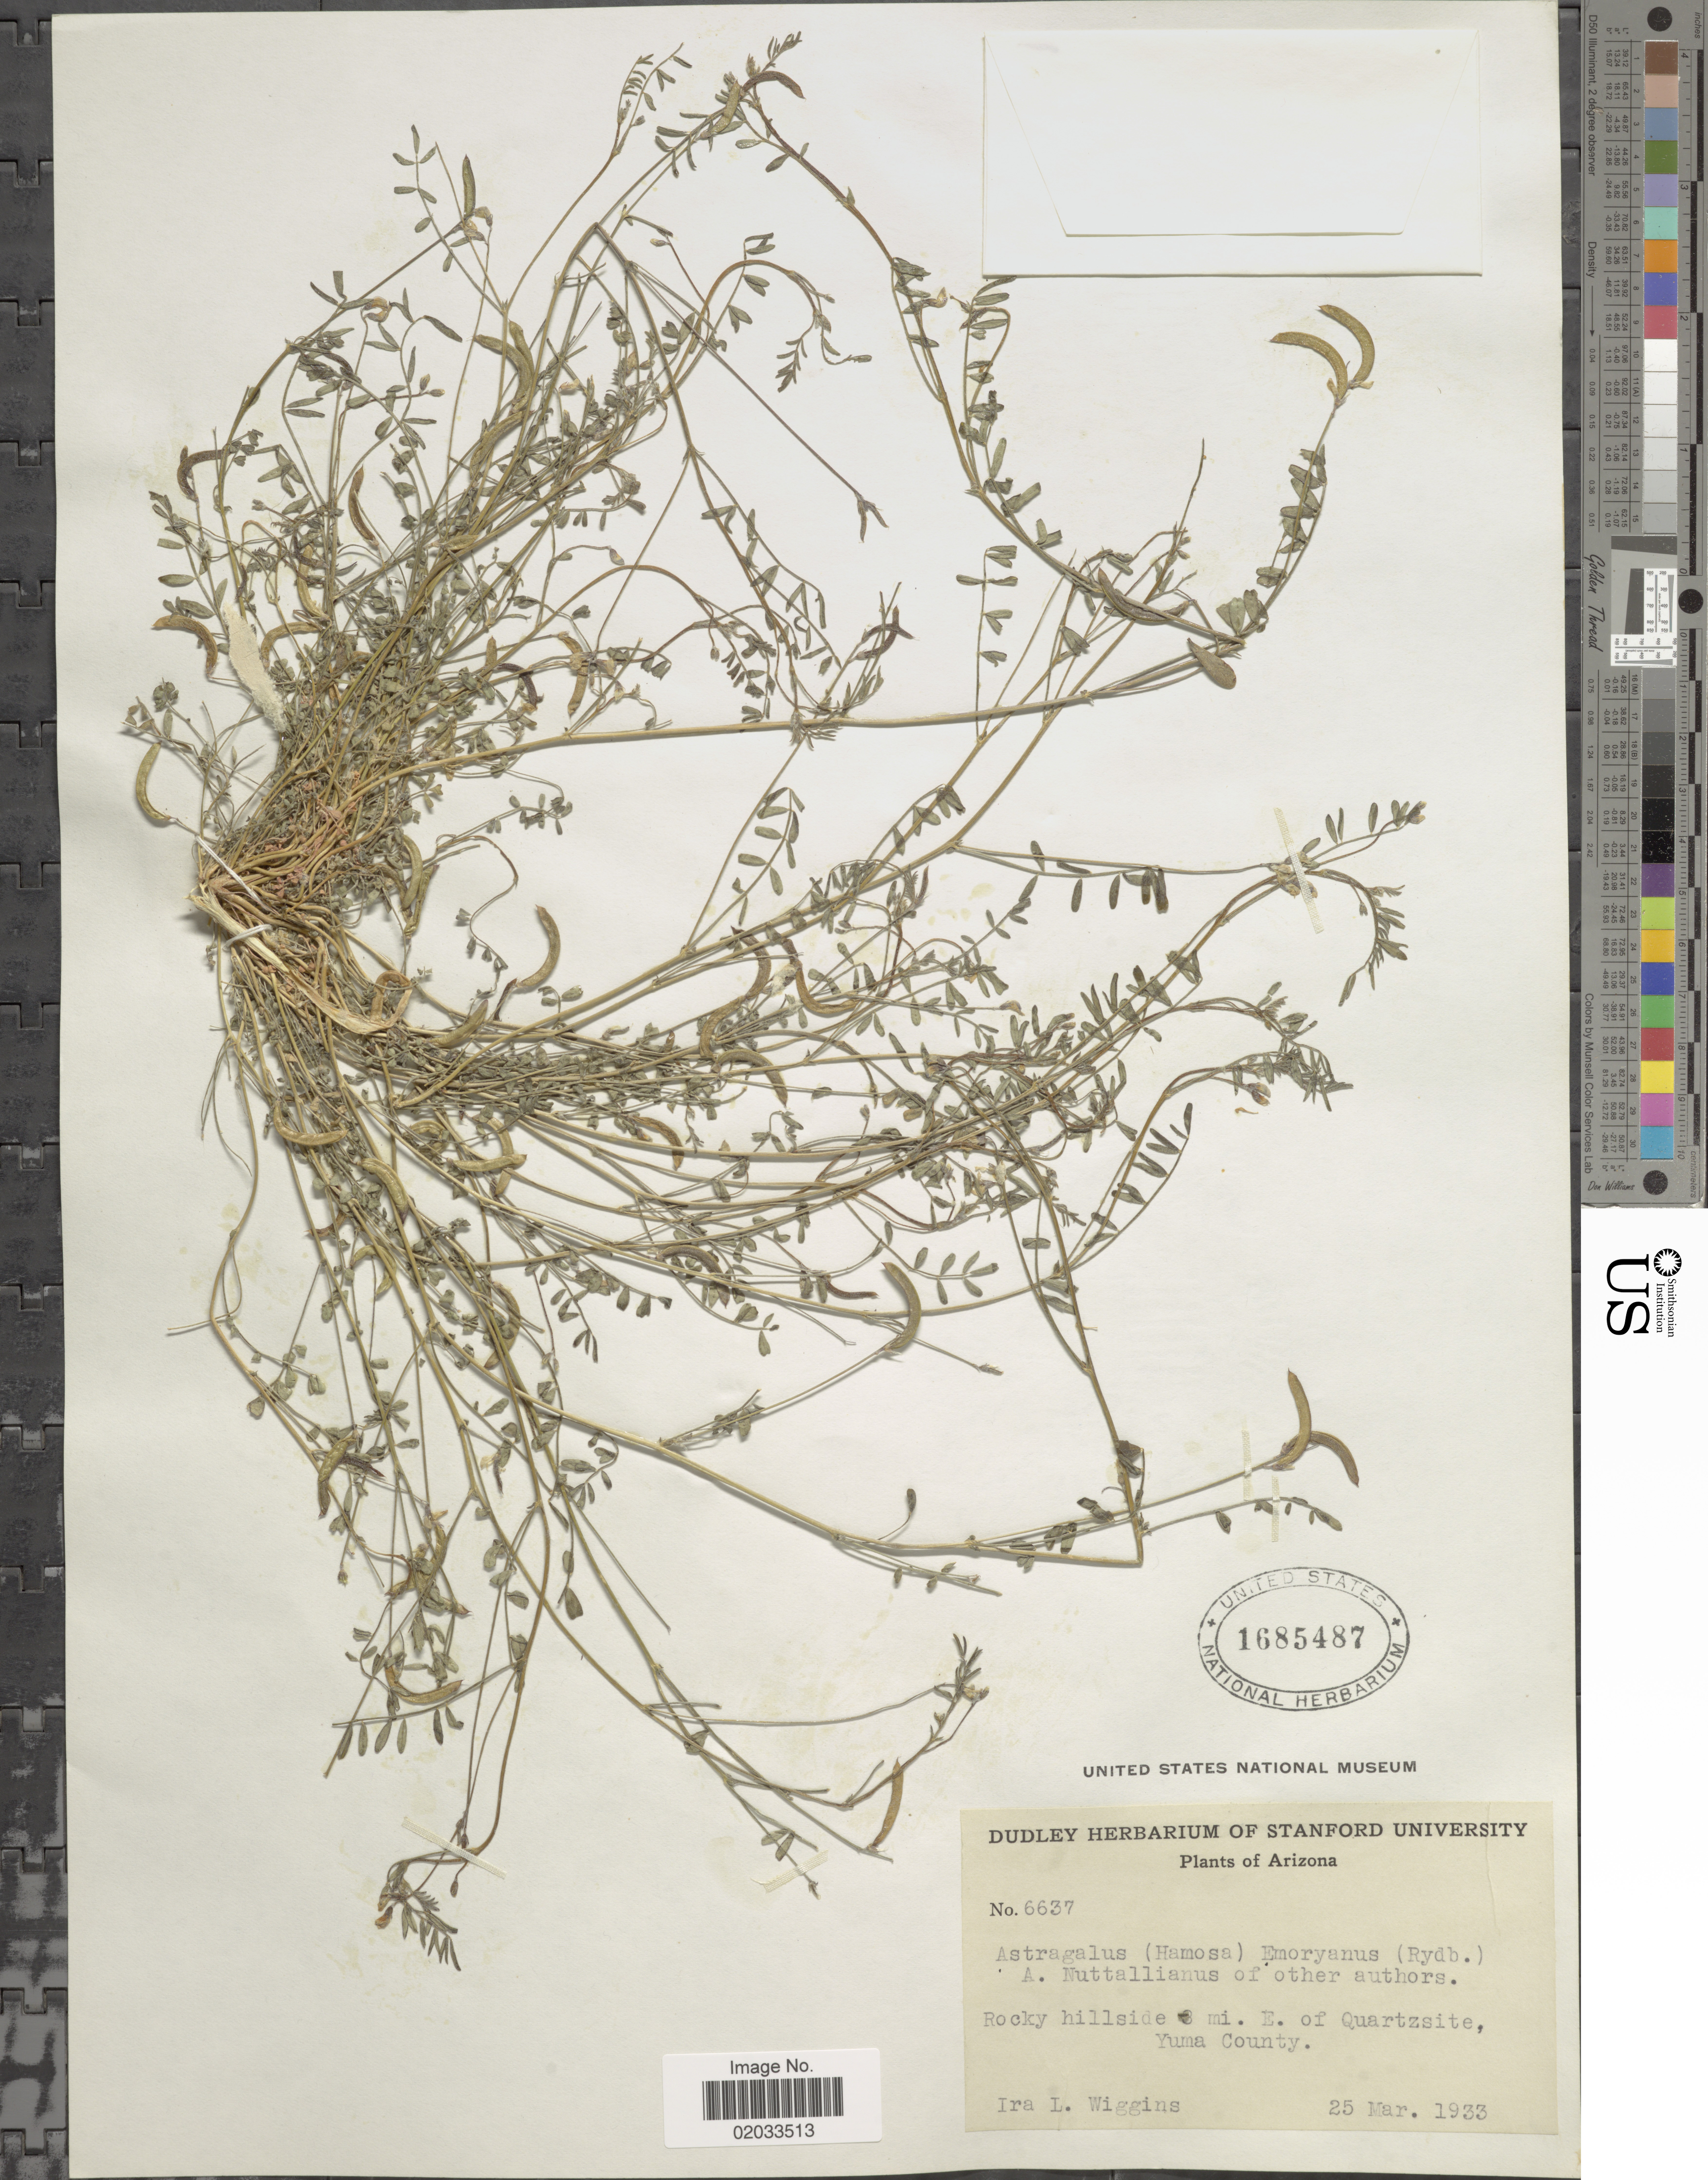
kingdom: Plantae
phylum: Tracheophyta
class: Magnoliopsida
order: Fabales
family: Fabaceae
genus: Astragalus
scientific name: Astragalus emoryanus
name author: (Rydb.) Cory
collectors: I. L. Wiggins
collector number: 6637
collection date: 1933-03-25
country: United States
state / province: Arizona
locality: Rocky hillside .. [unsure placement] mi. E. of Quartzite, Yuma County.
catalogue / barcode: US 1685487